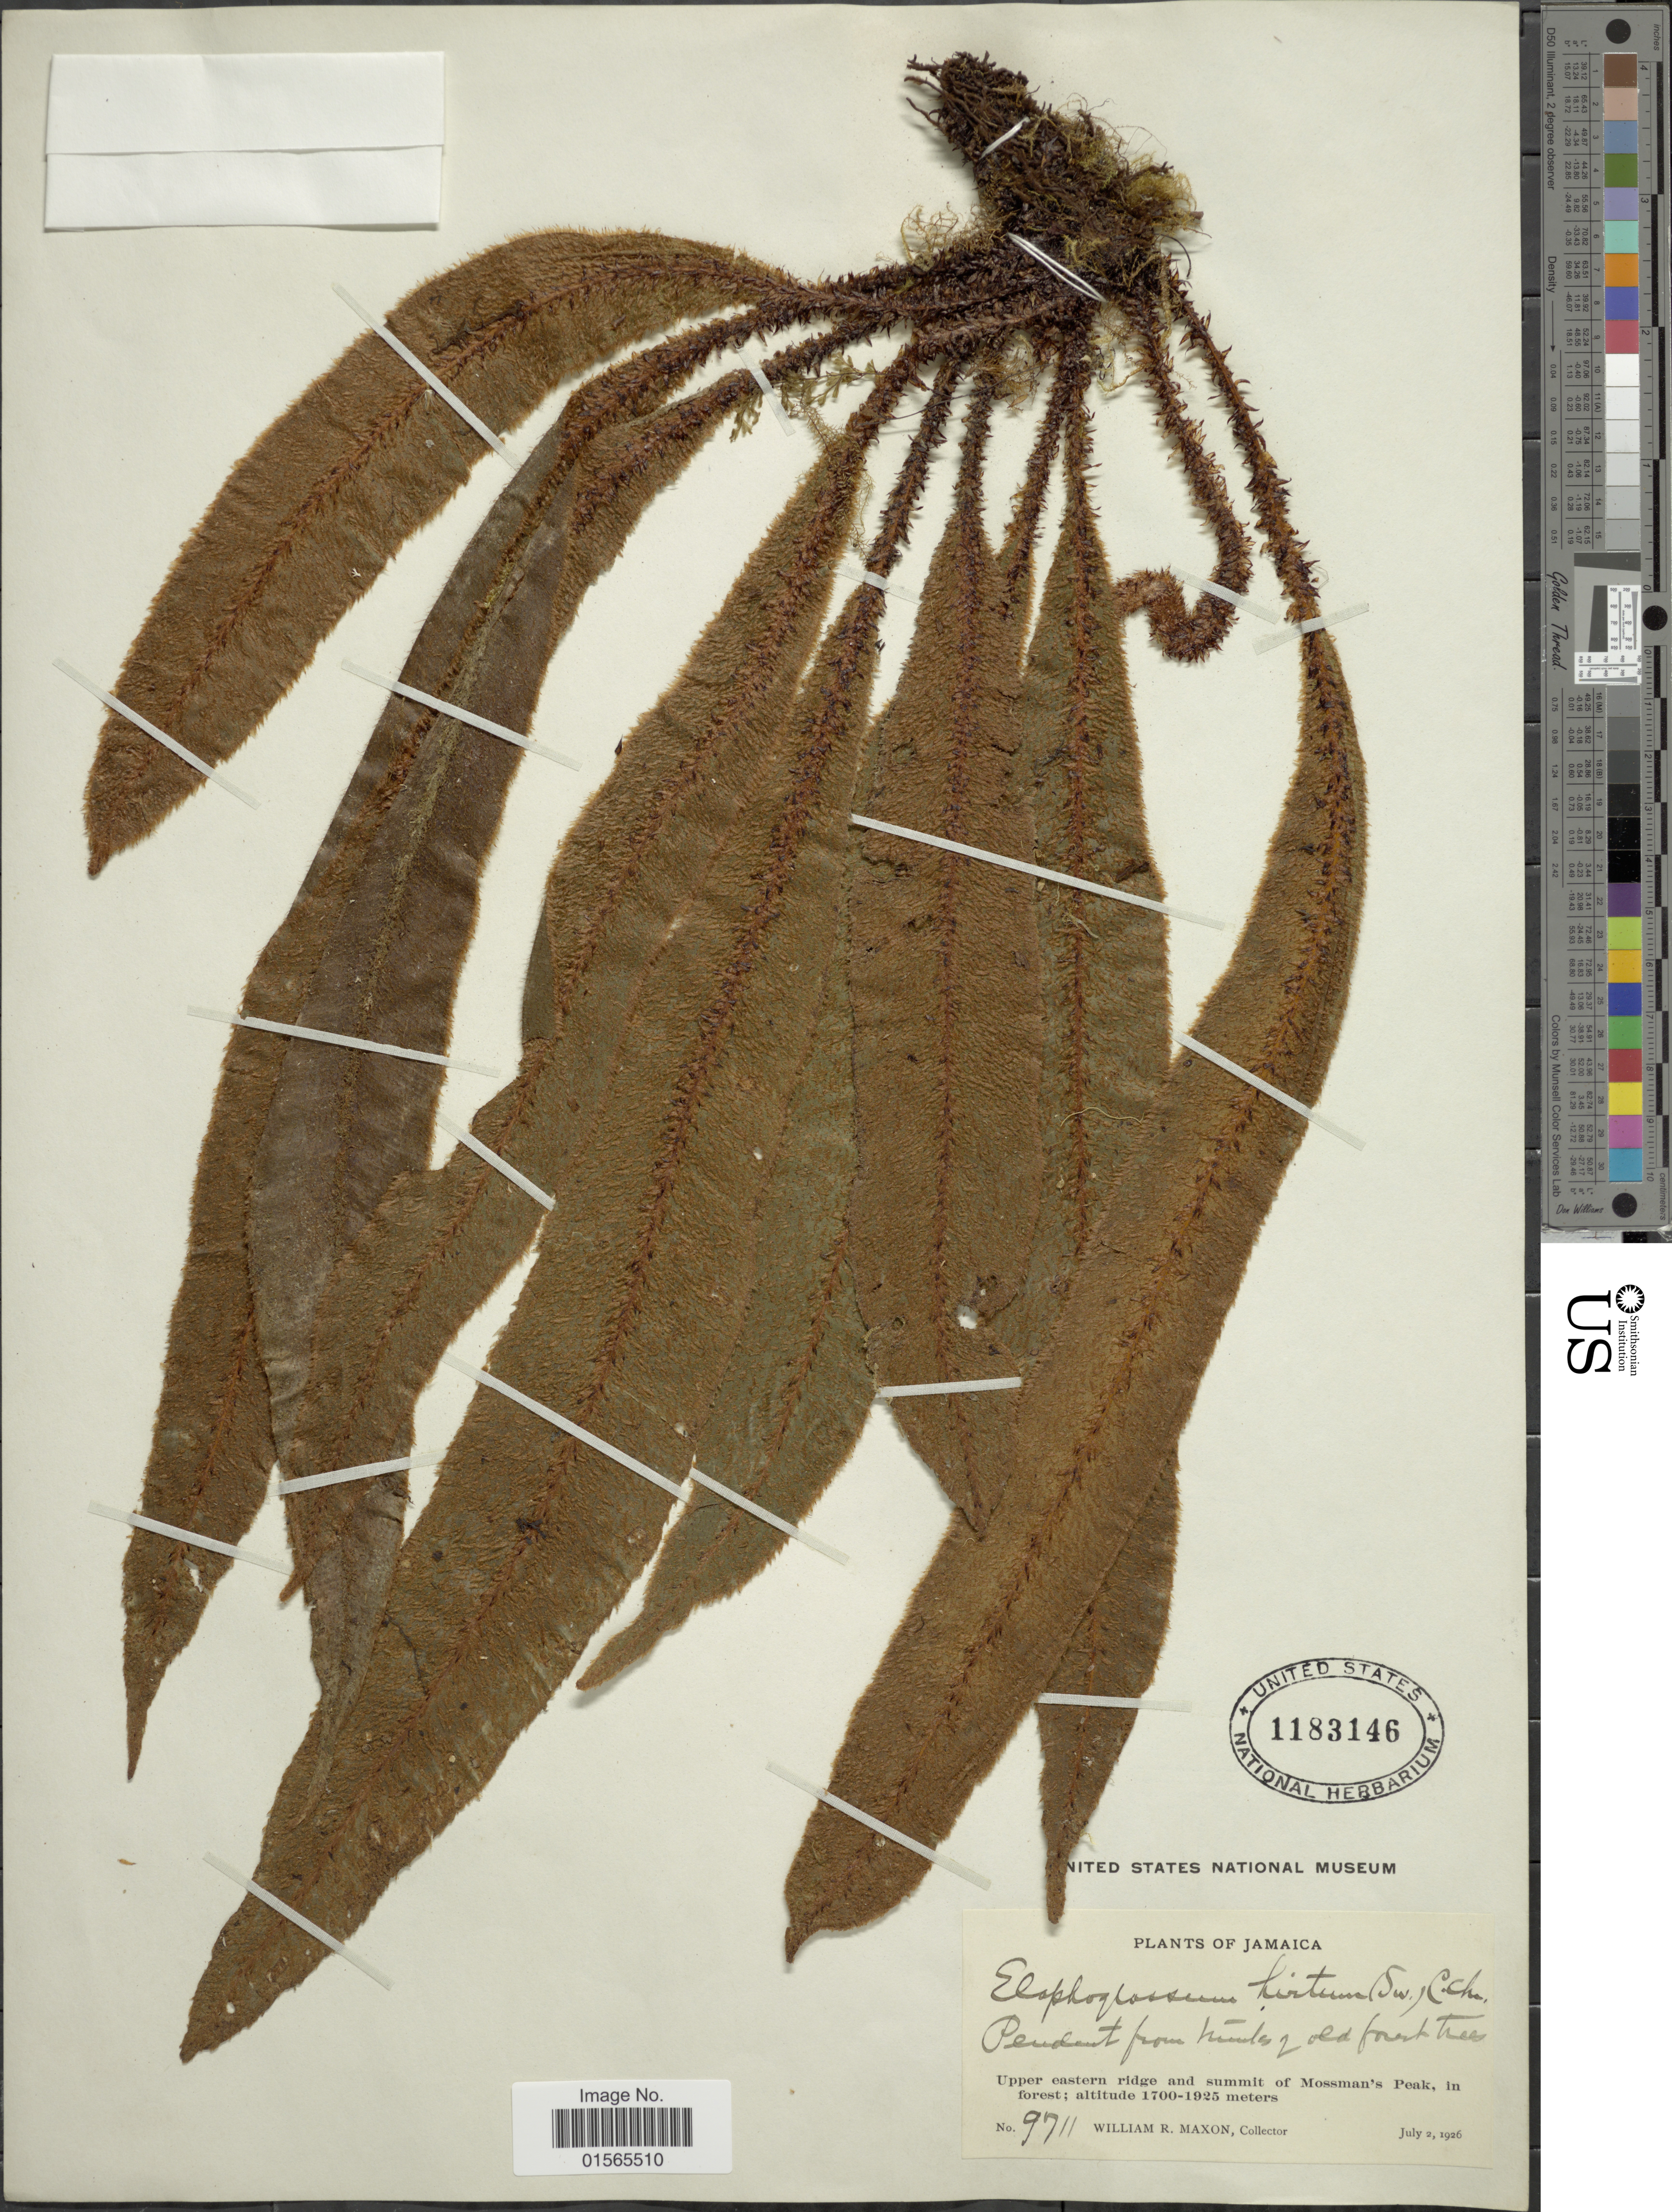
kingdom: Plantae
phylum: Tracheophyta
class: Polypodiopsida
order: Polypodiales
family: Dryopteridaceae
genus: Elaphoglossum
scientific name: Elaphoglossum hirtum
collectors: W. R. Maxon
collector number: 9711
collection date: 1926-07-02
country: Jamaica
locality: Upper eastern ridge and summit of Mossman's Peak, in forest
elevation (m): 1700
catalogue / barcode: US 1183146